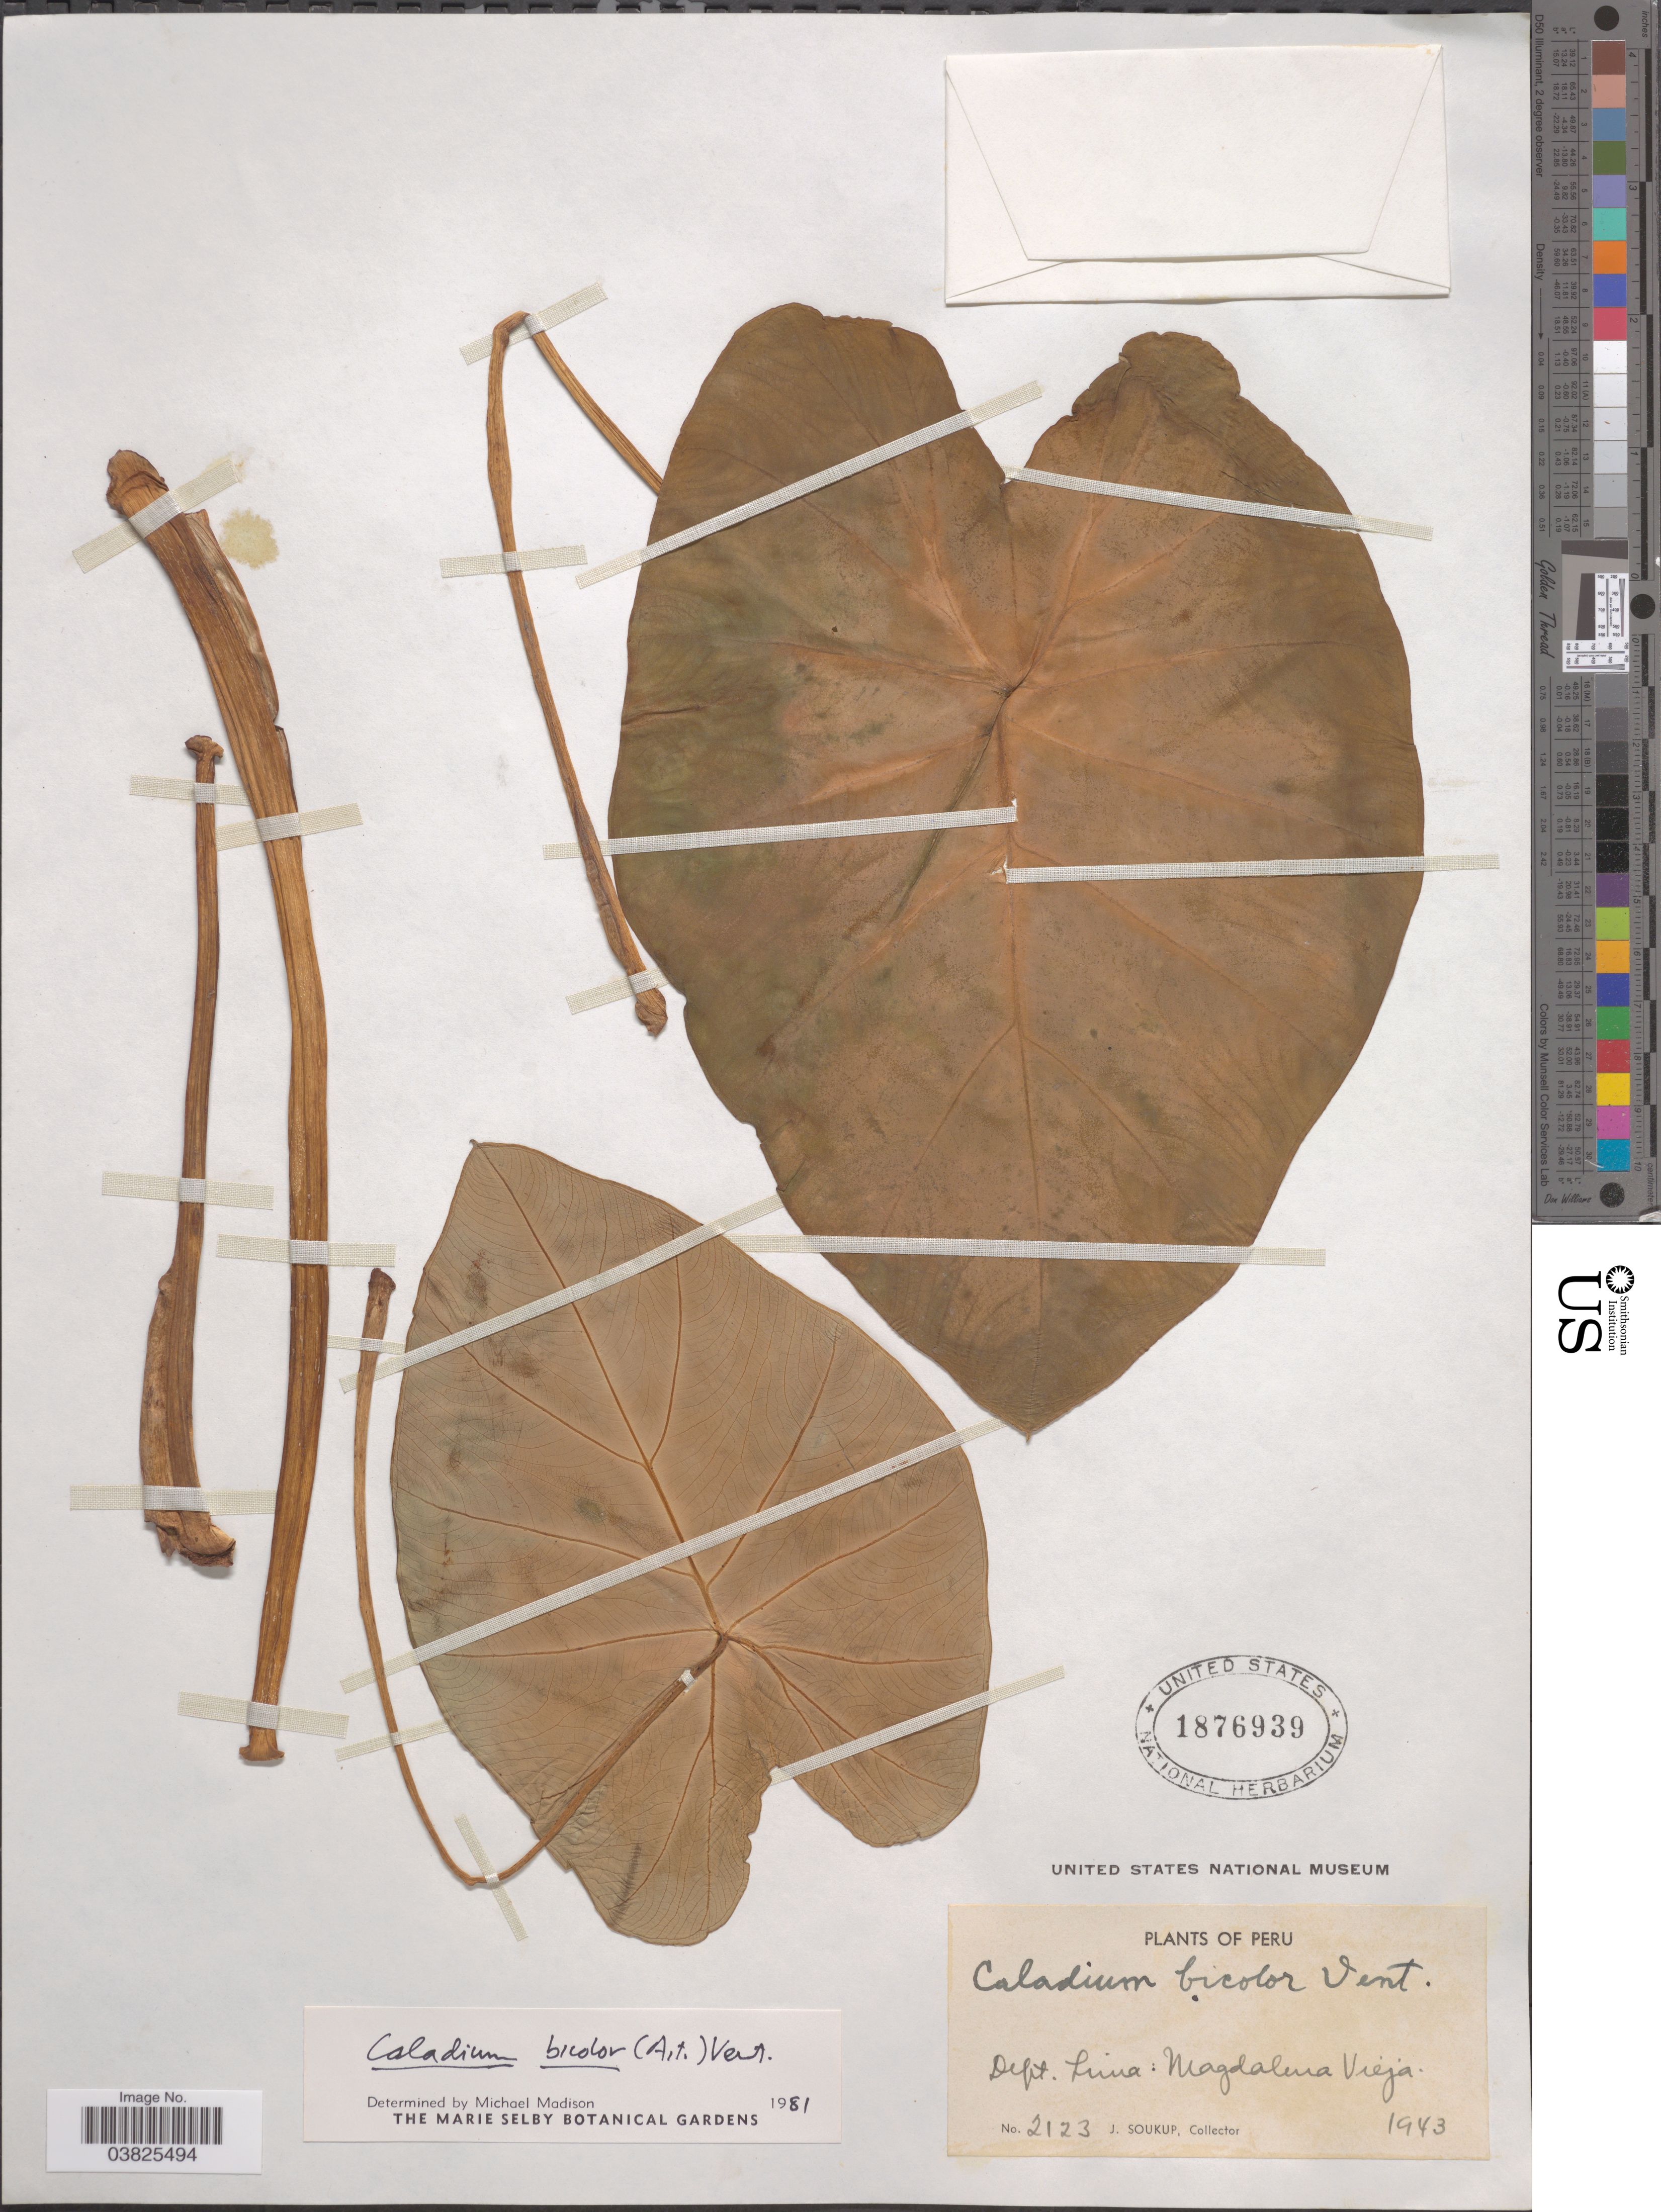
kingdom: Plantae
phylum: Tracheophyta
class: Liliopsida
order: Alismatales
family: Araceae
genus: Caladium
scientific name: Caladium bicolor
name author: (Aiton) Vent.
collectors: J. Soukup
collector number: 2123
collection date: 1943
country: Peru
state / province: Lima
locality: Dept. Lima: Magdalena Vieja.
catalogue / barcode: US 1876939